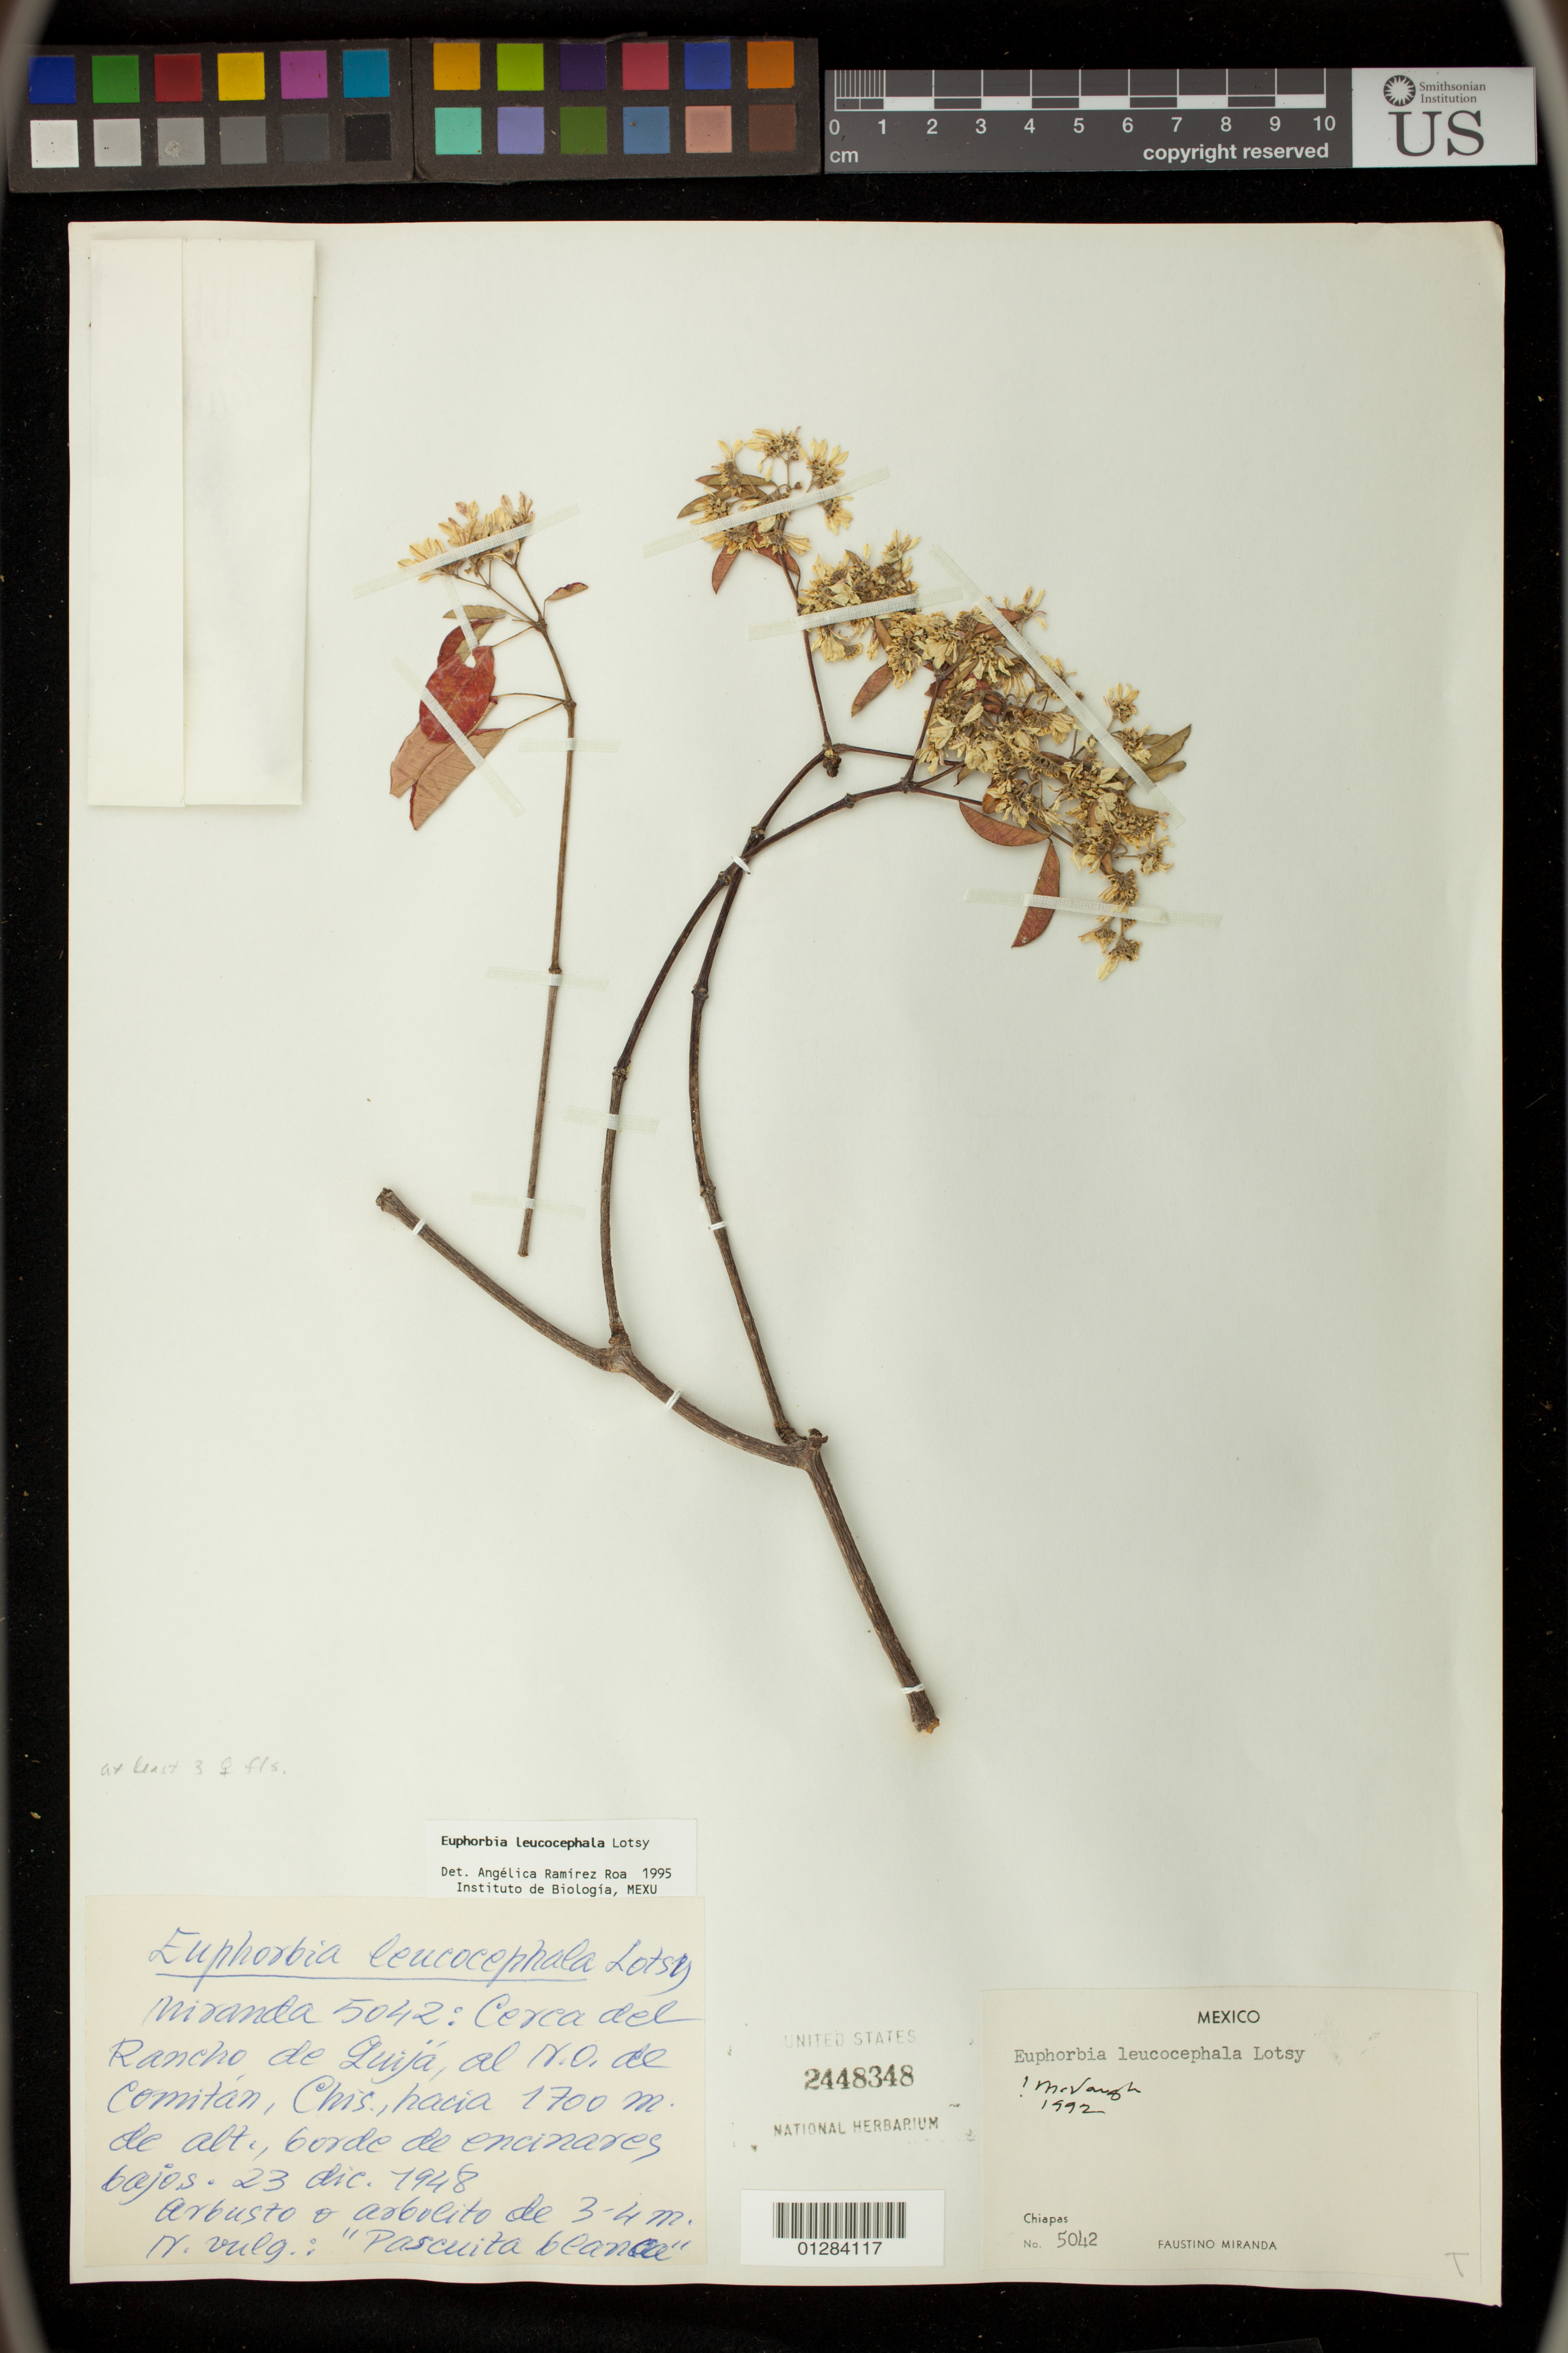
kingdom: Plantae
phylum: Tracheophyta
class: Magnoliopsida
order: Malpighiales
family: Euphorbiaceae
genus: Euphorbia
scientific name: Euphorbia leucocephala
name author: Lotsy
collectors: F. Miranda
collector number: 5042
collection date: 1948-12-23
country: Mexico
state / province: Chiapas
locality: Cerca del Rancho de Quija, al N.O. de Comitan, Chis., hacia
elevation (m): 1700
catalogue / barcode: US 2448348